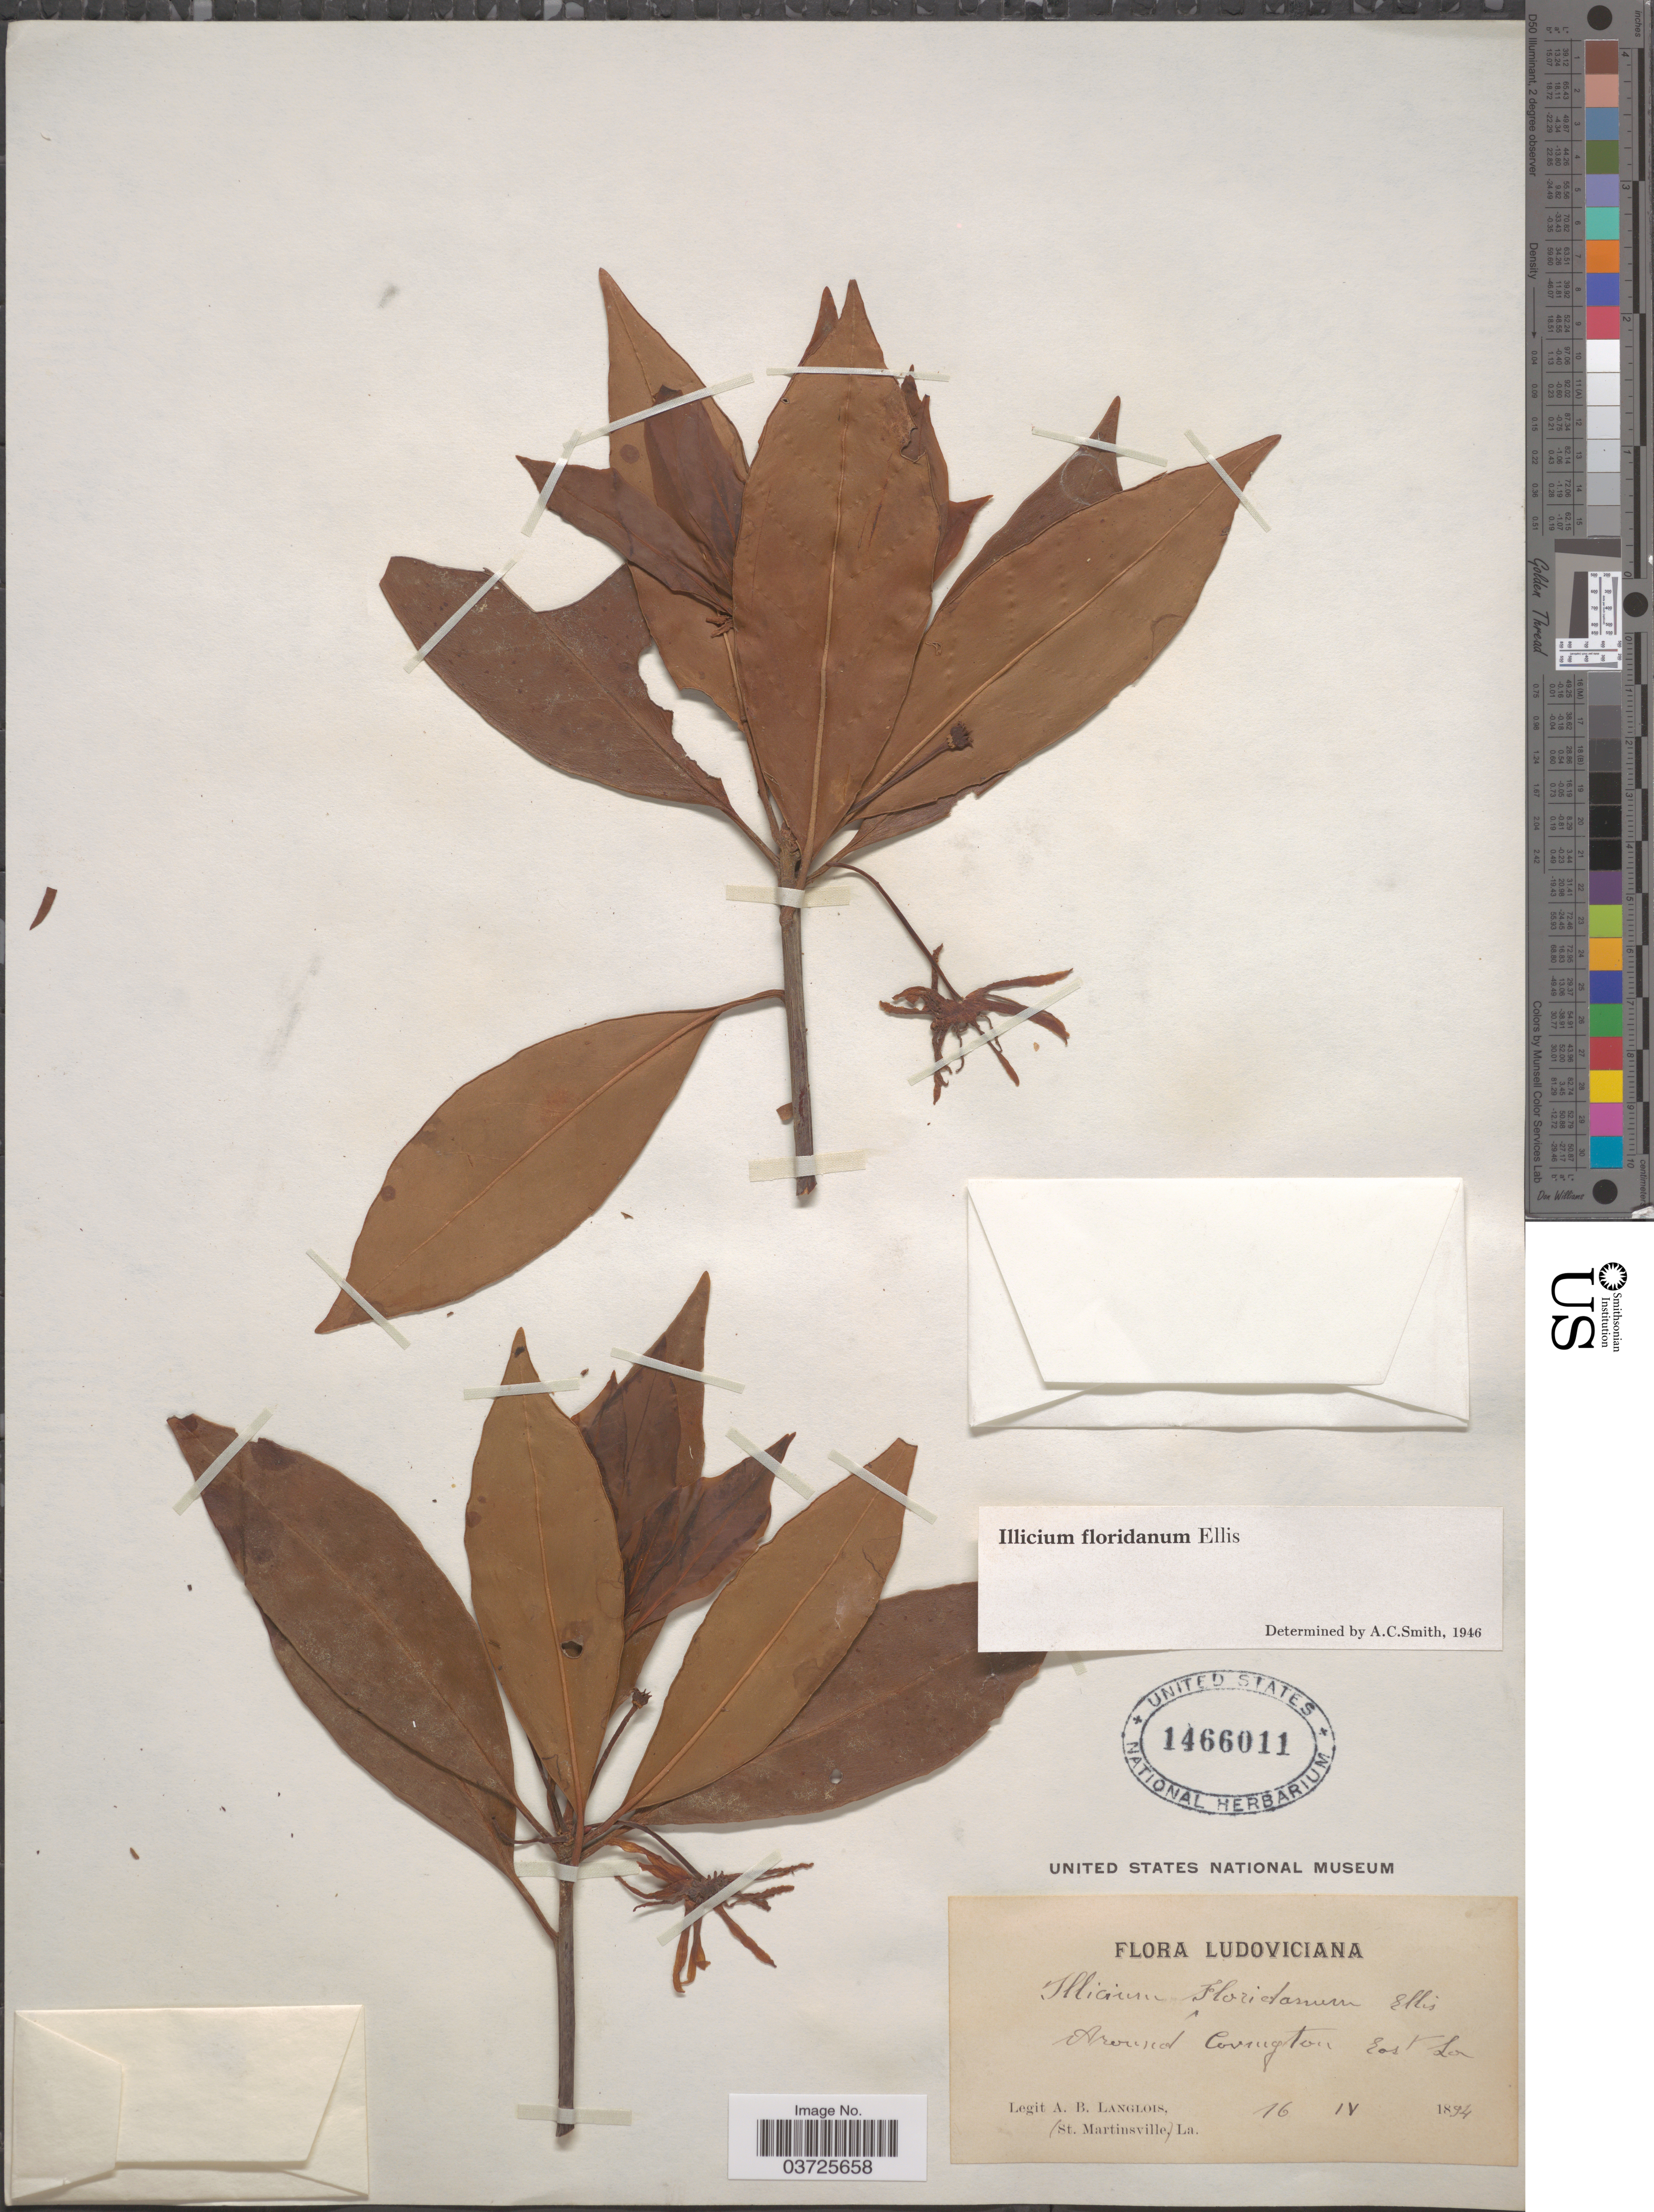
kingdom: Plantae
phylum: Tracheophyta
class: Magnoliopsida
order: Austrobaileyales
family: Schisandraceae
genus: Illicium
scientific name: Illicium floridanum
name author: J. Ellis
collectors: A. Langlois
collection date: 1894-04-16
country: United States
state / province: Louisiana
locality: Around Covington, East La.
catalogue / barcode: US 1466011